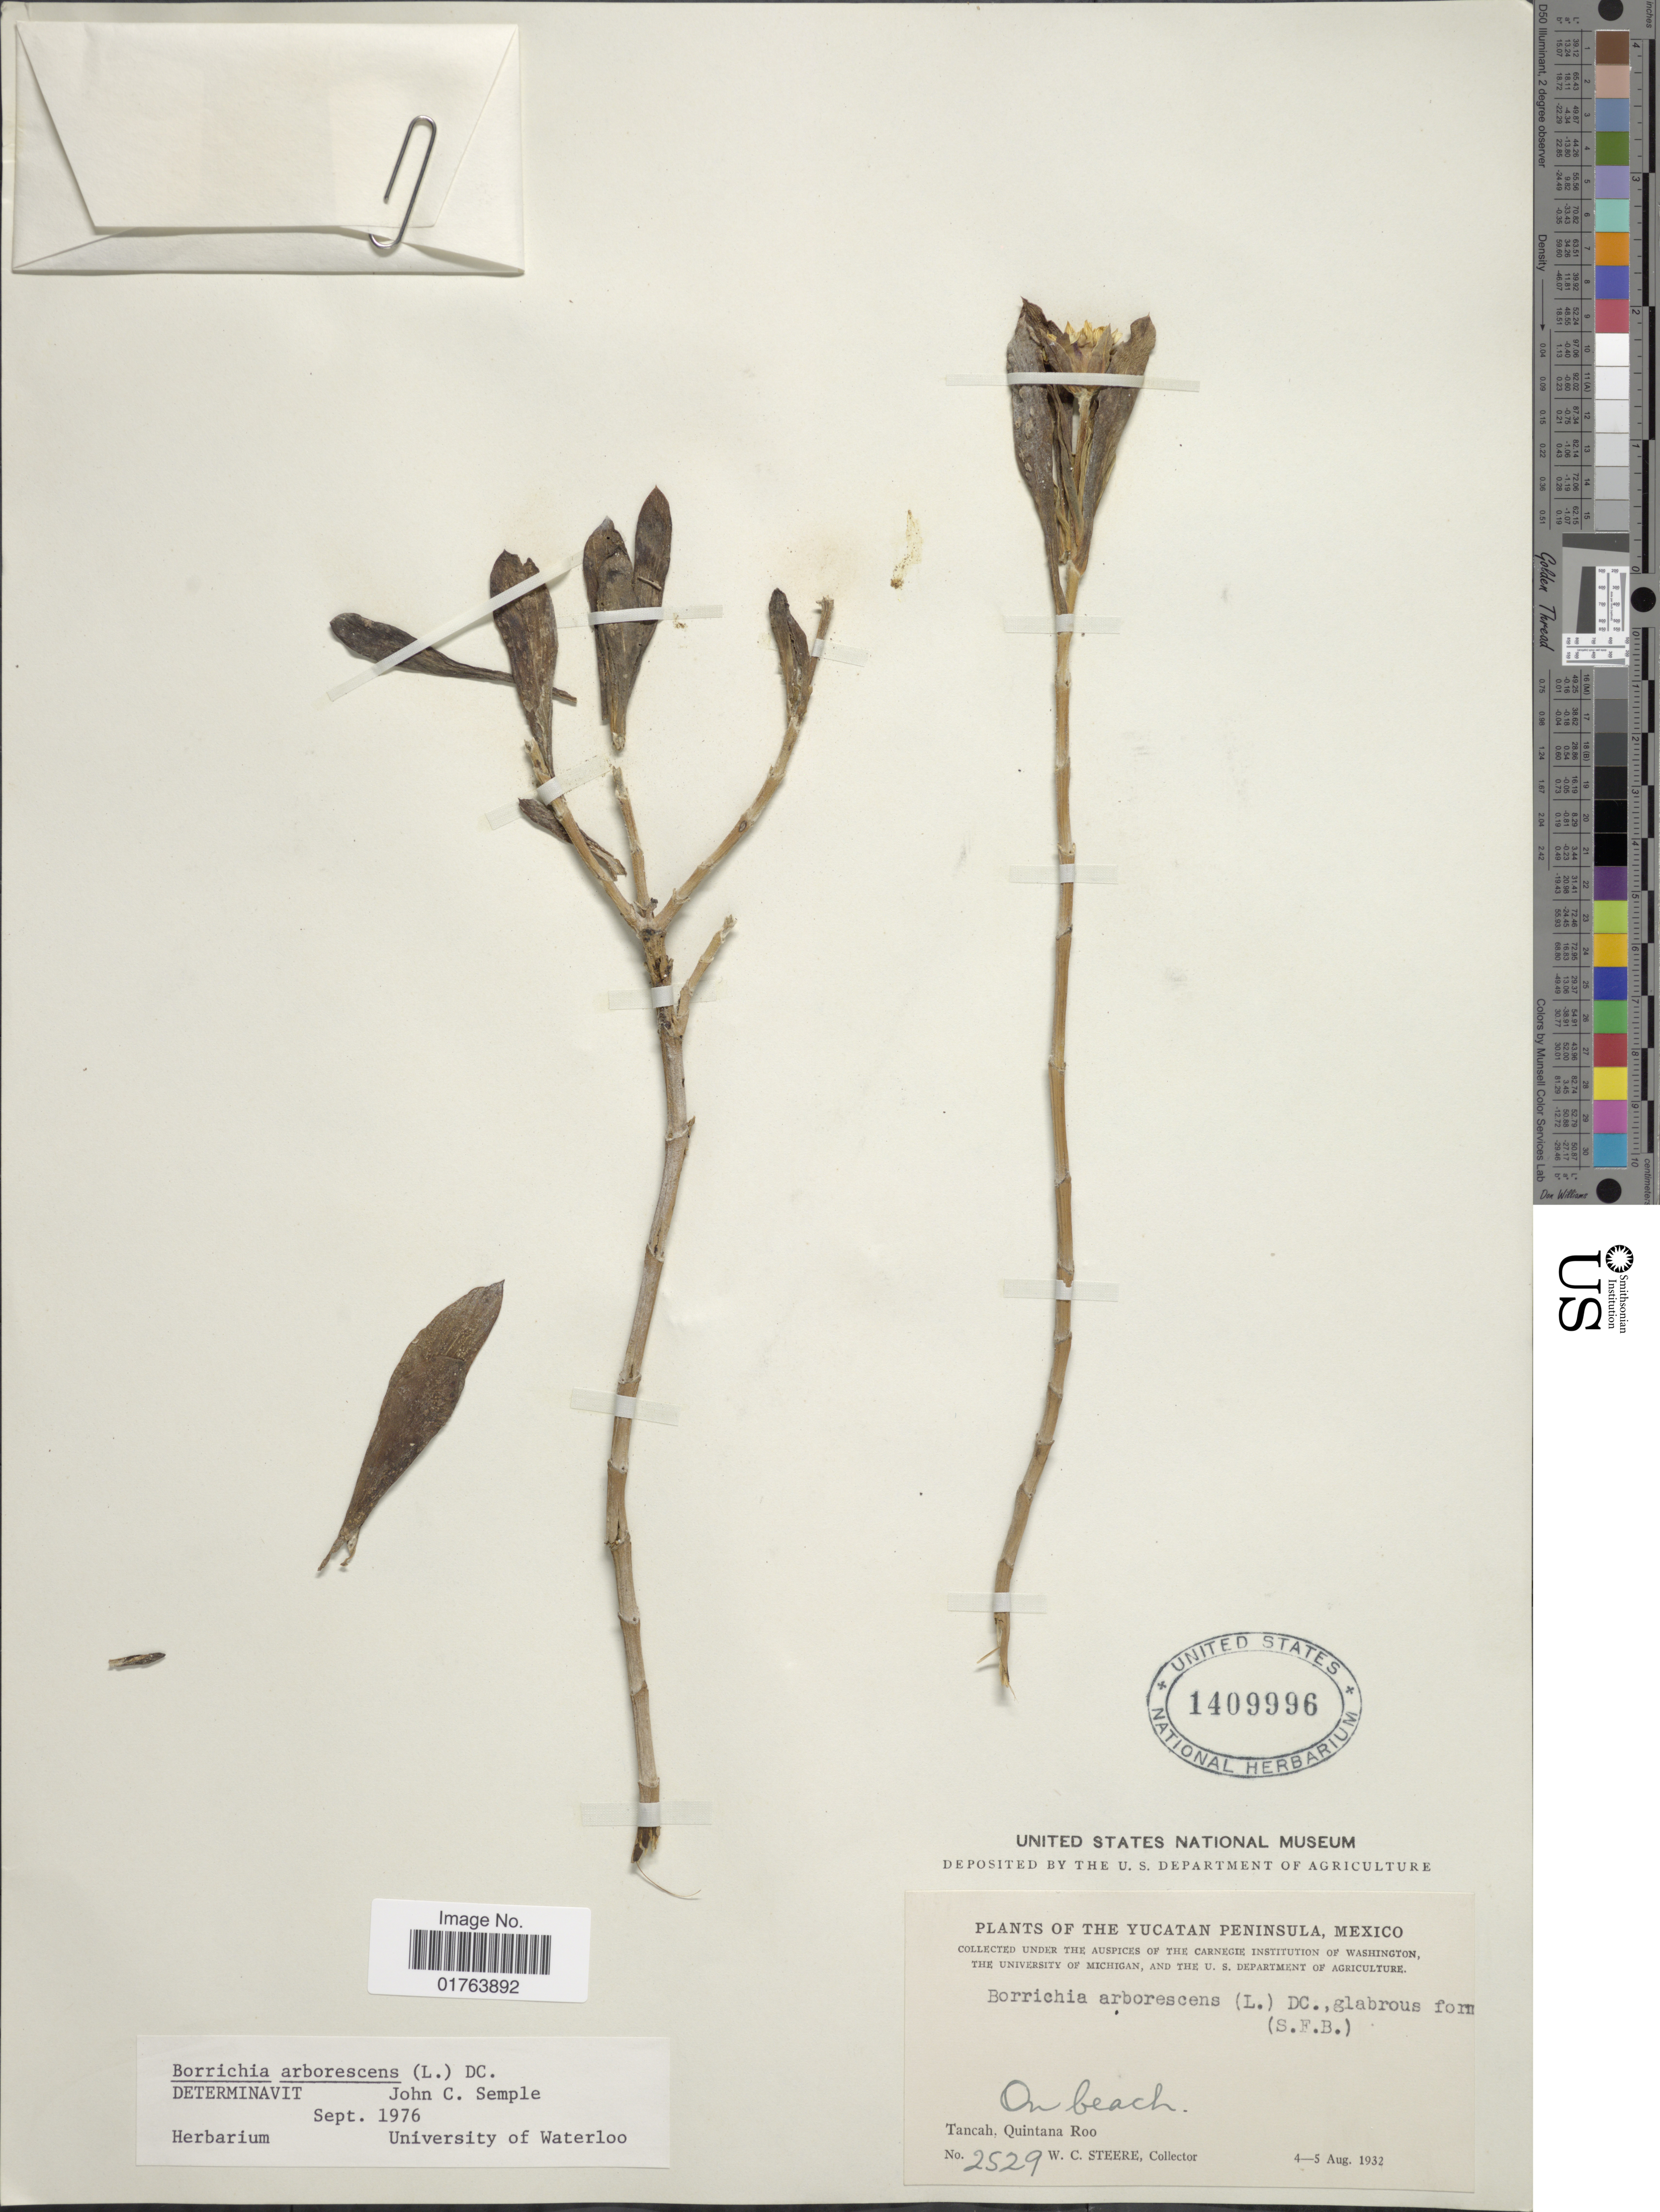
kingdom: Plantae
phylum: Tracheophyta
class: Magnoliopsida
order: Asterales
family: Asteraceae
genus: Borrichia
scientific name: Borrichia arborescens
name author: (L.) DC.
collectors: W. C. Steere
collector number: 2529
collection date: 1932-08-04/1932-08-05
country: Mexico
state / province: Yucatán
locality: Tancah, Quintana Roo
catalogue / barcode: US 1409996